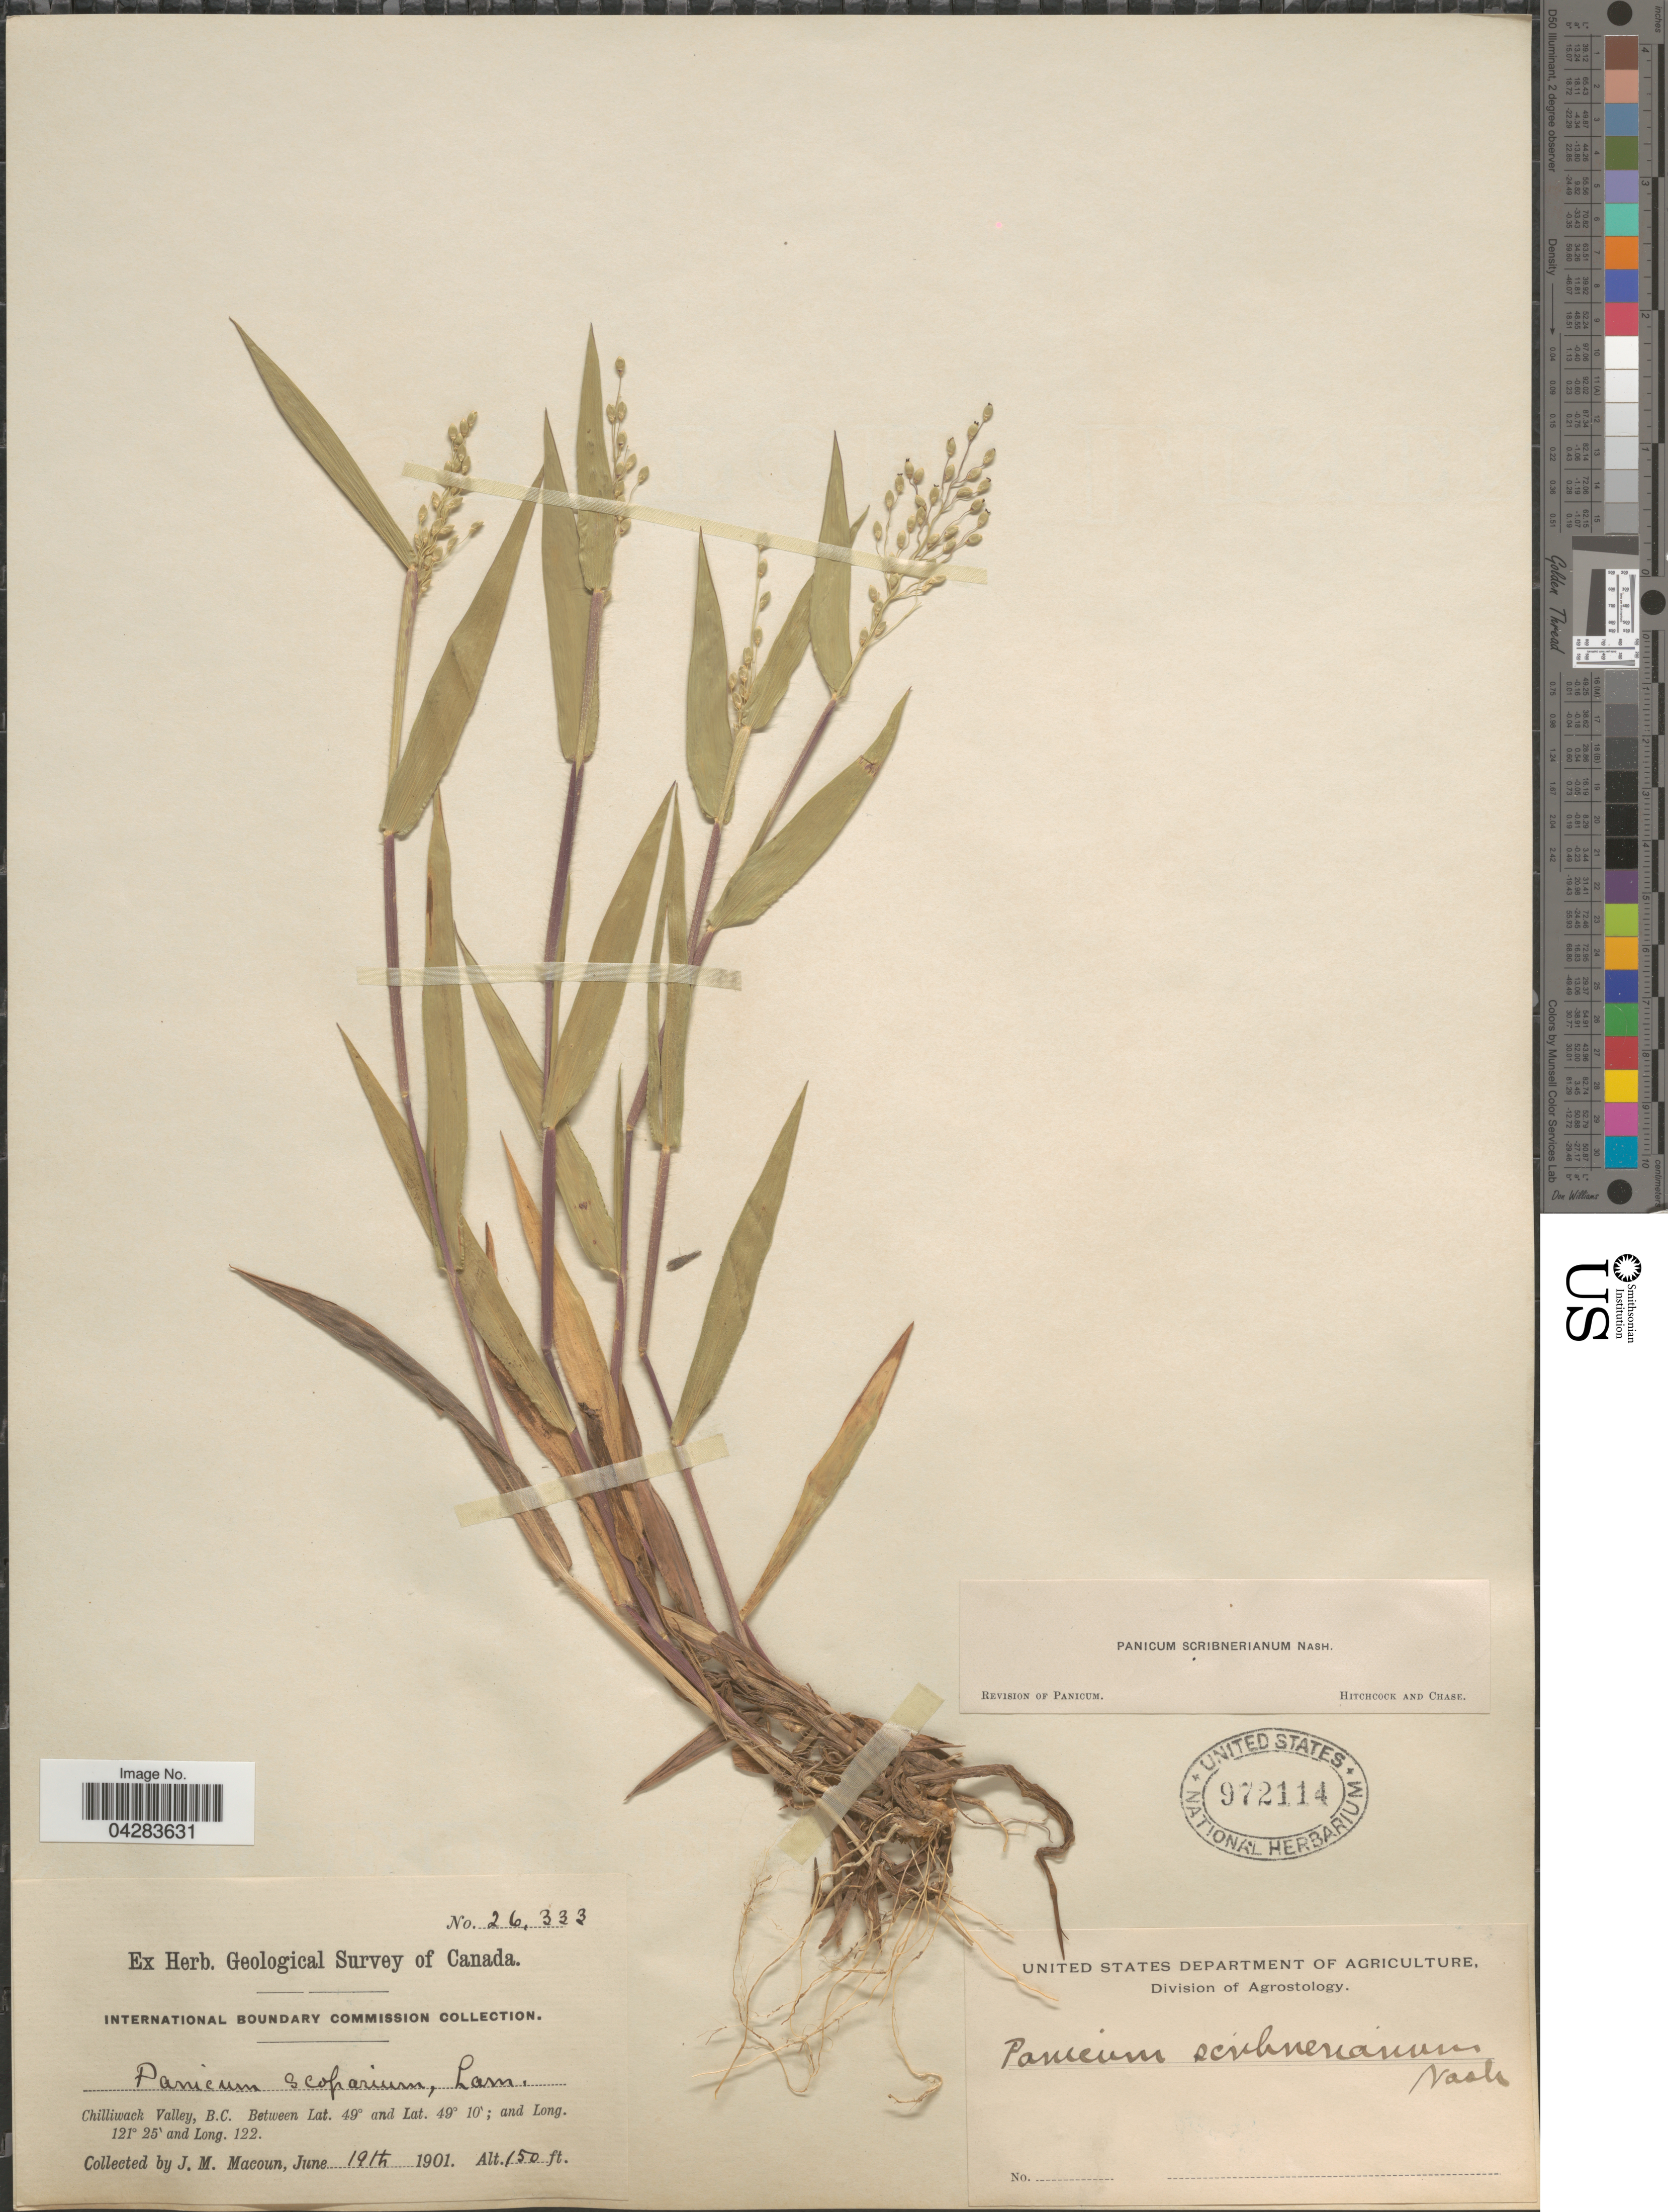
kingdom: Plantae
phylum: Tracheophyta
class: Liliopsida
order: Poales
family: Poaceae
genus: Dichanthelium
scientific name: Dichanthelium oligosanthes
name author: (Schult.) Gould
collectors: J. M. Macoun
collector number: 26333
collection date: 1901-06-19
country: Canada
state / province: British Columbia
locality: Geological Survey of Canada. Chilliwack Valley.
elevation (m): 46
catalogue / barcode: US 972114